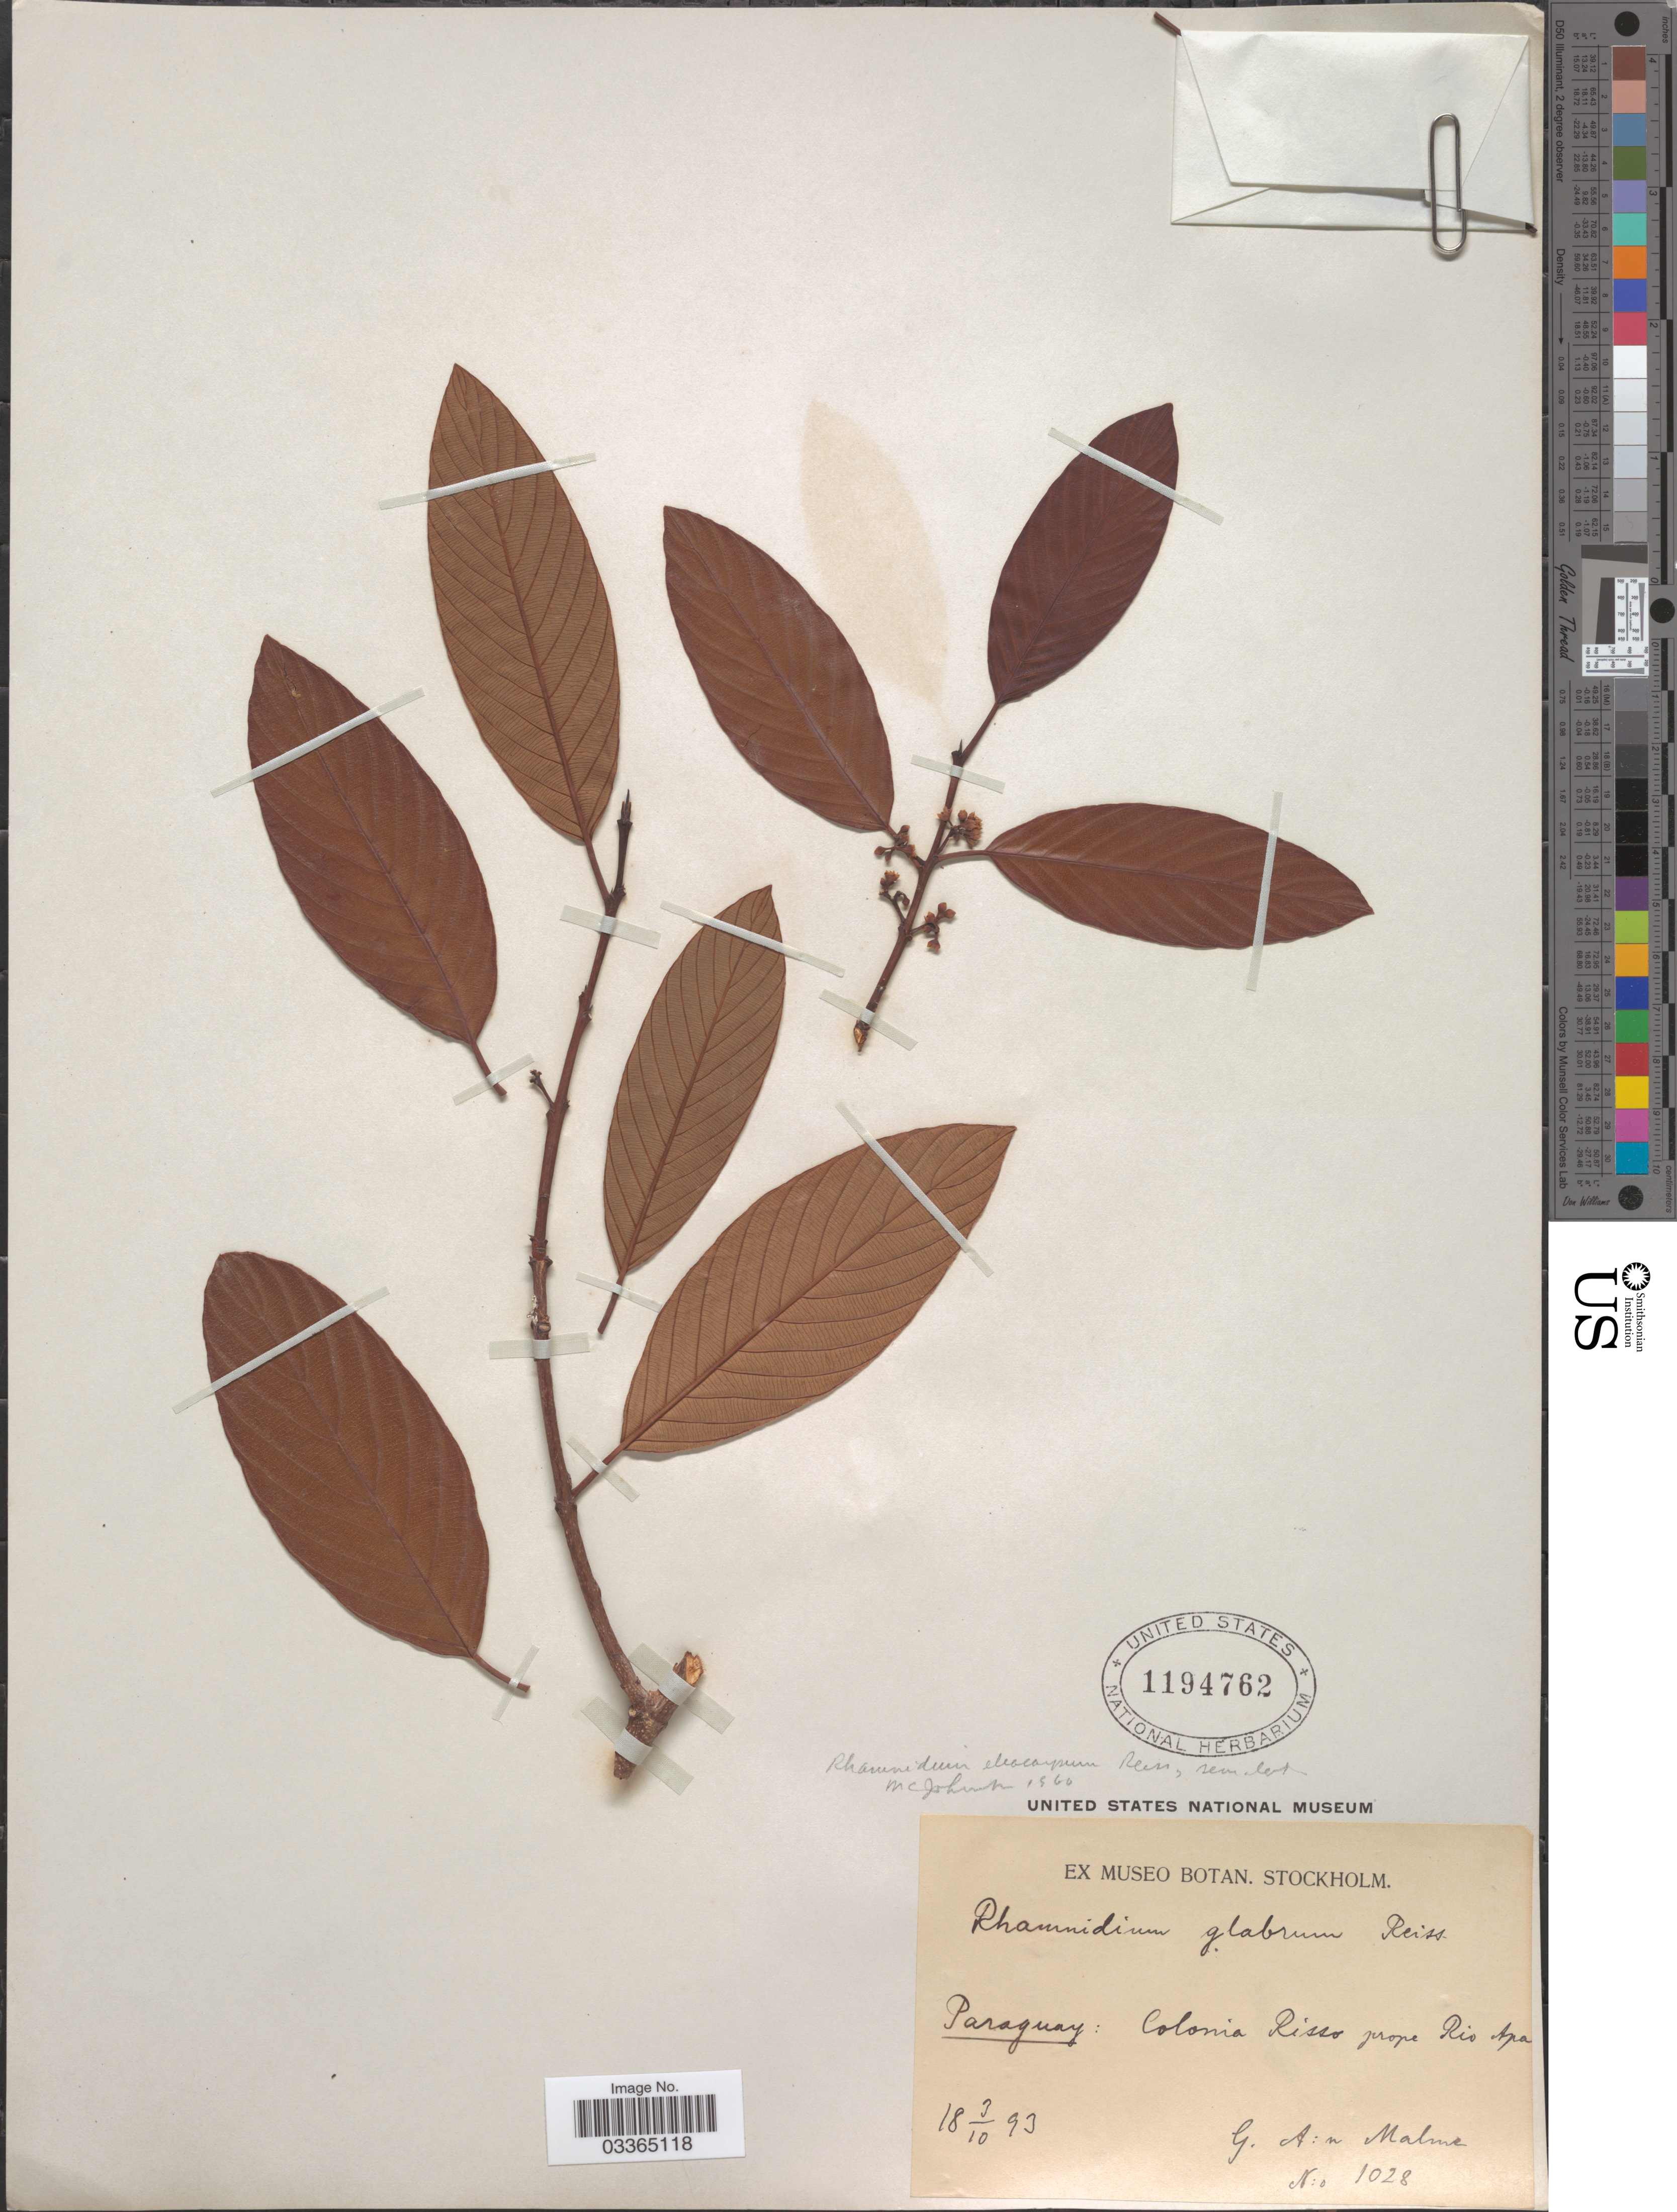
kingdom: Plantae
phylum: Tracheophyta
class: Magnoliopsida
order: Rosales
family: Rhamnaceae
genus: Rhamnidium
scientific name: Rhamnidium elaeocarpum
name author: Reissek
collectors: G. O. A. Malme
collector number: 1028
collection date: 1893-10-03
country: Paraguay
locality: Colonia Risso prope Rio Apa.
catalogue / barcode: US 1194762